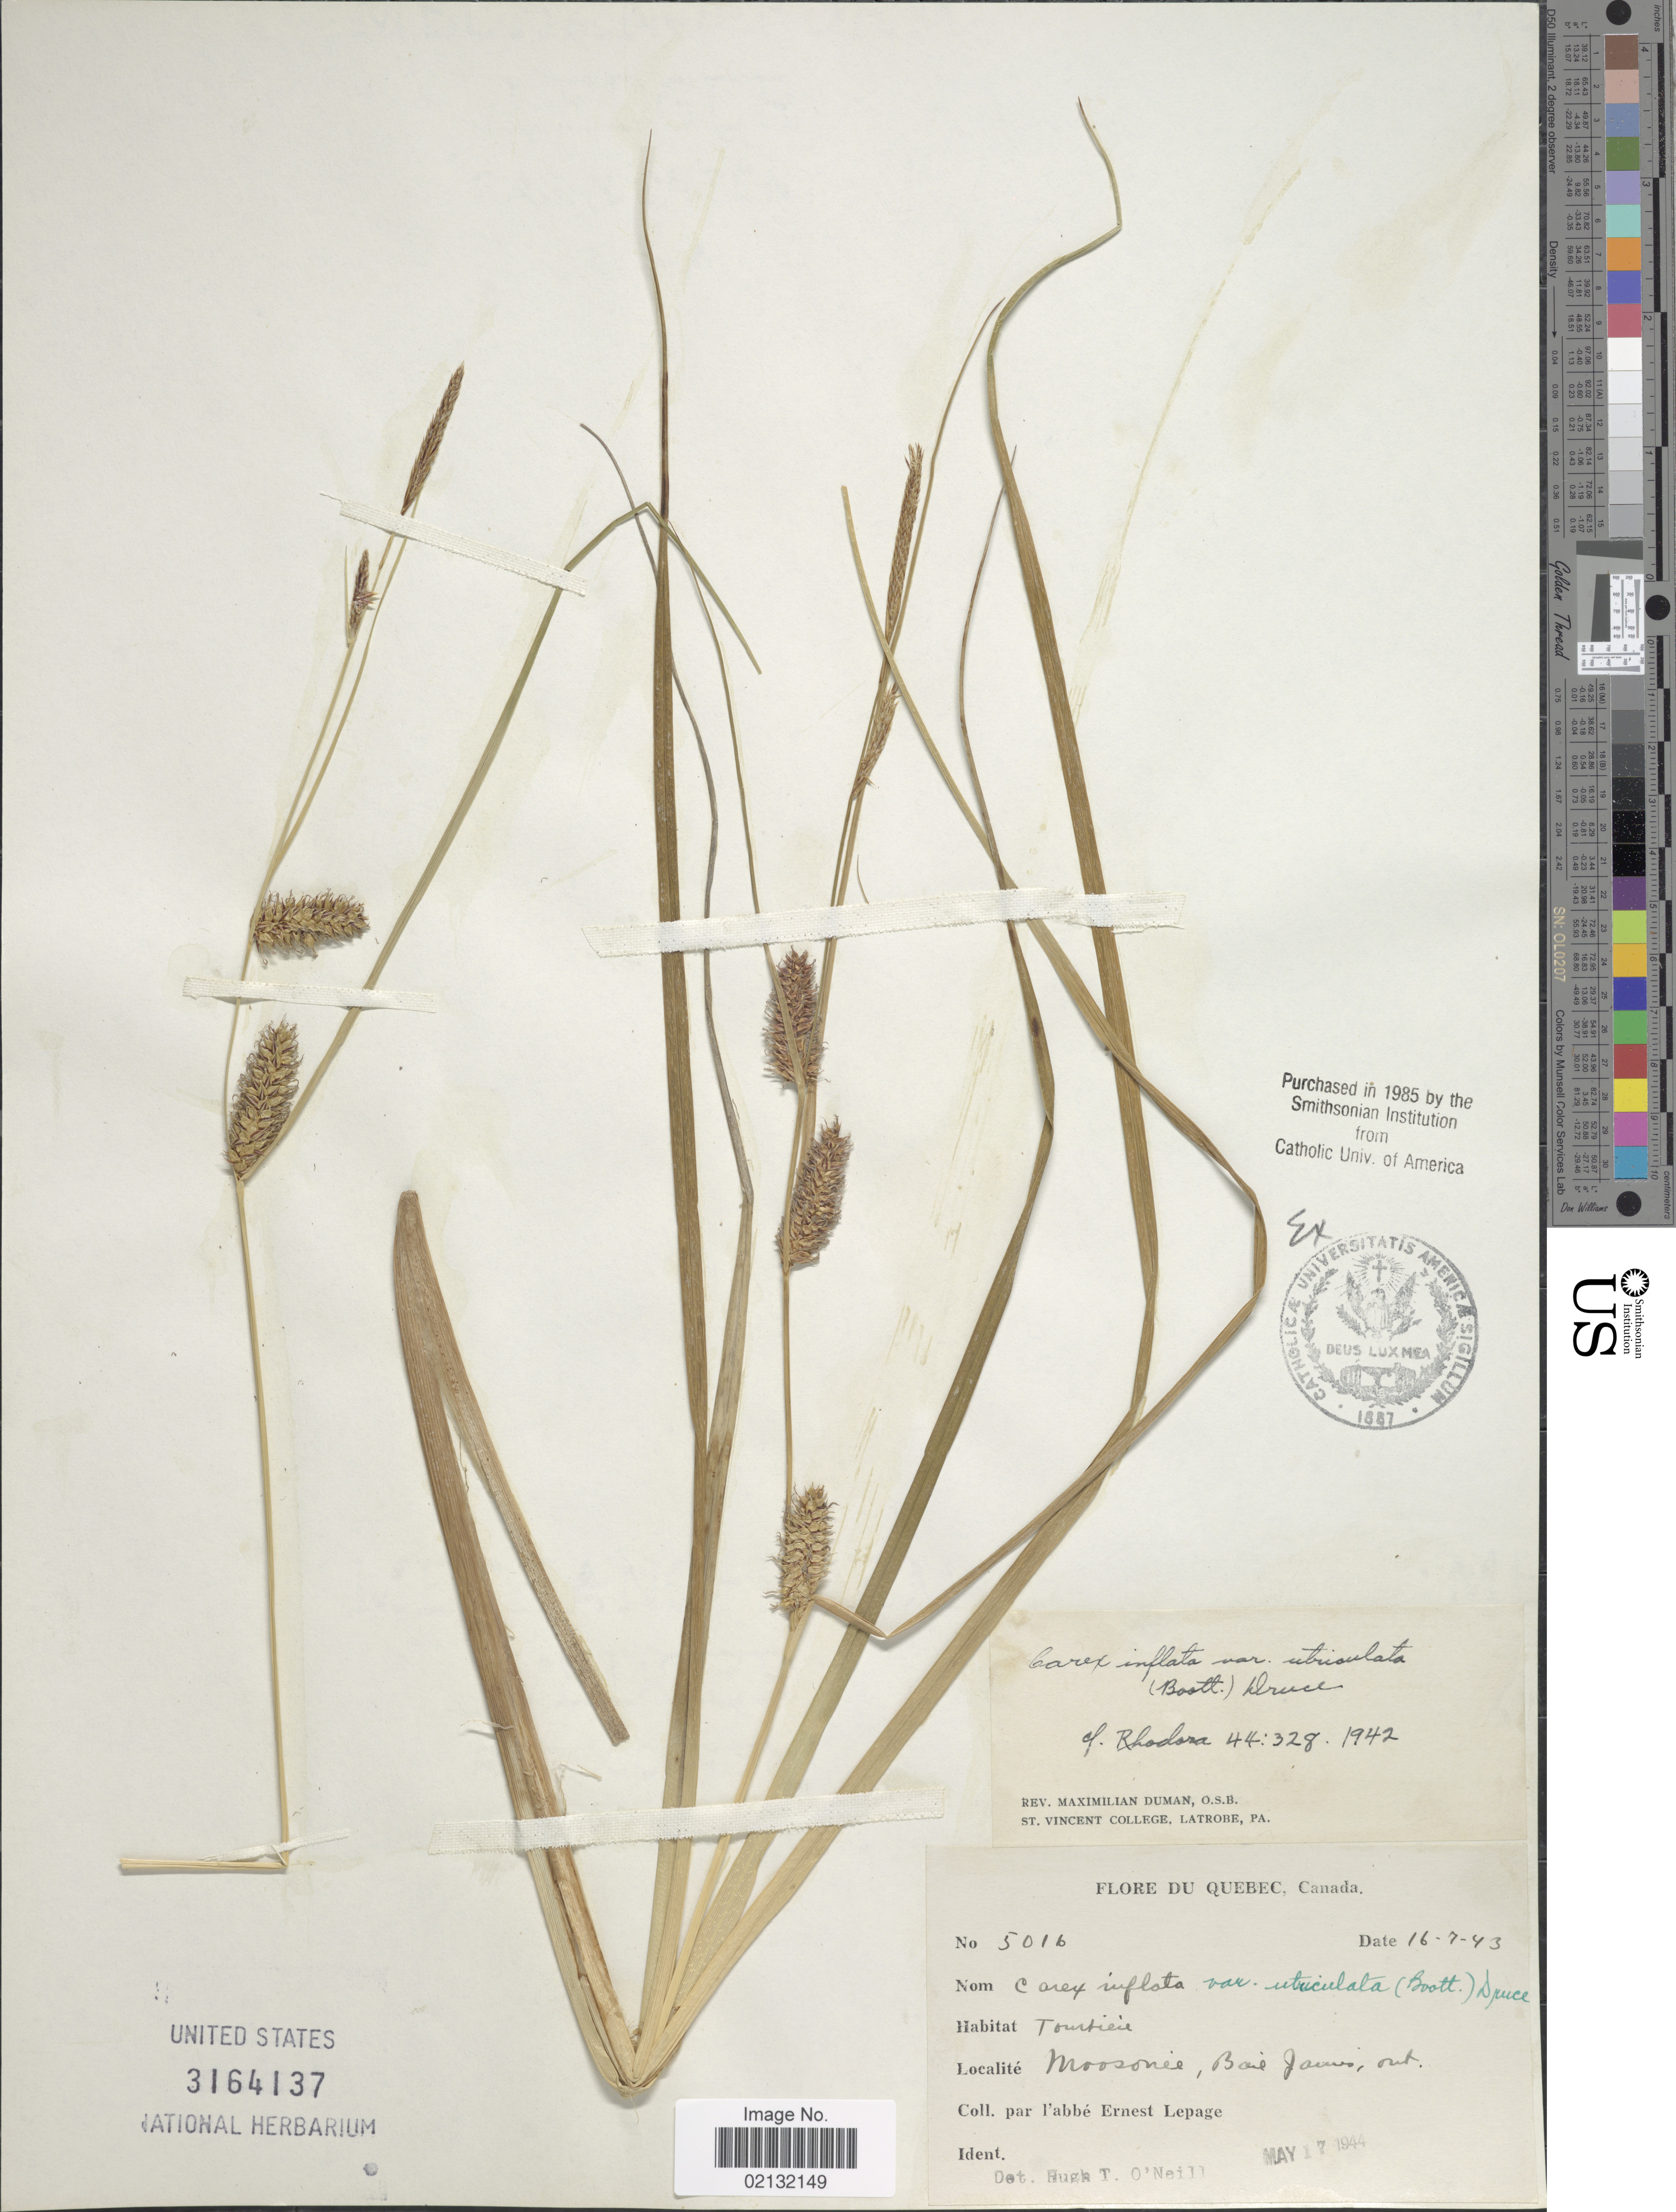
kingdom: Plantae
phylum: Tracheophyta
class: Liliopsida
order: Poales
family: Cyperaceae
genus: Carex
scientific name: Carex rostrata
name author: Stokes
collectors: E. Lepage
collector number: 5016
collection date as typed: Transcribed d/m/y: 16/7/43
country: Canada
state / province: Ontario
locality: Moosonee, Baie-James.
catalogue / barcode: US 3164137